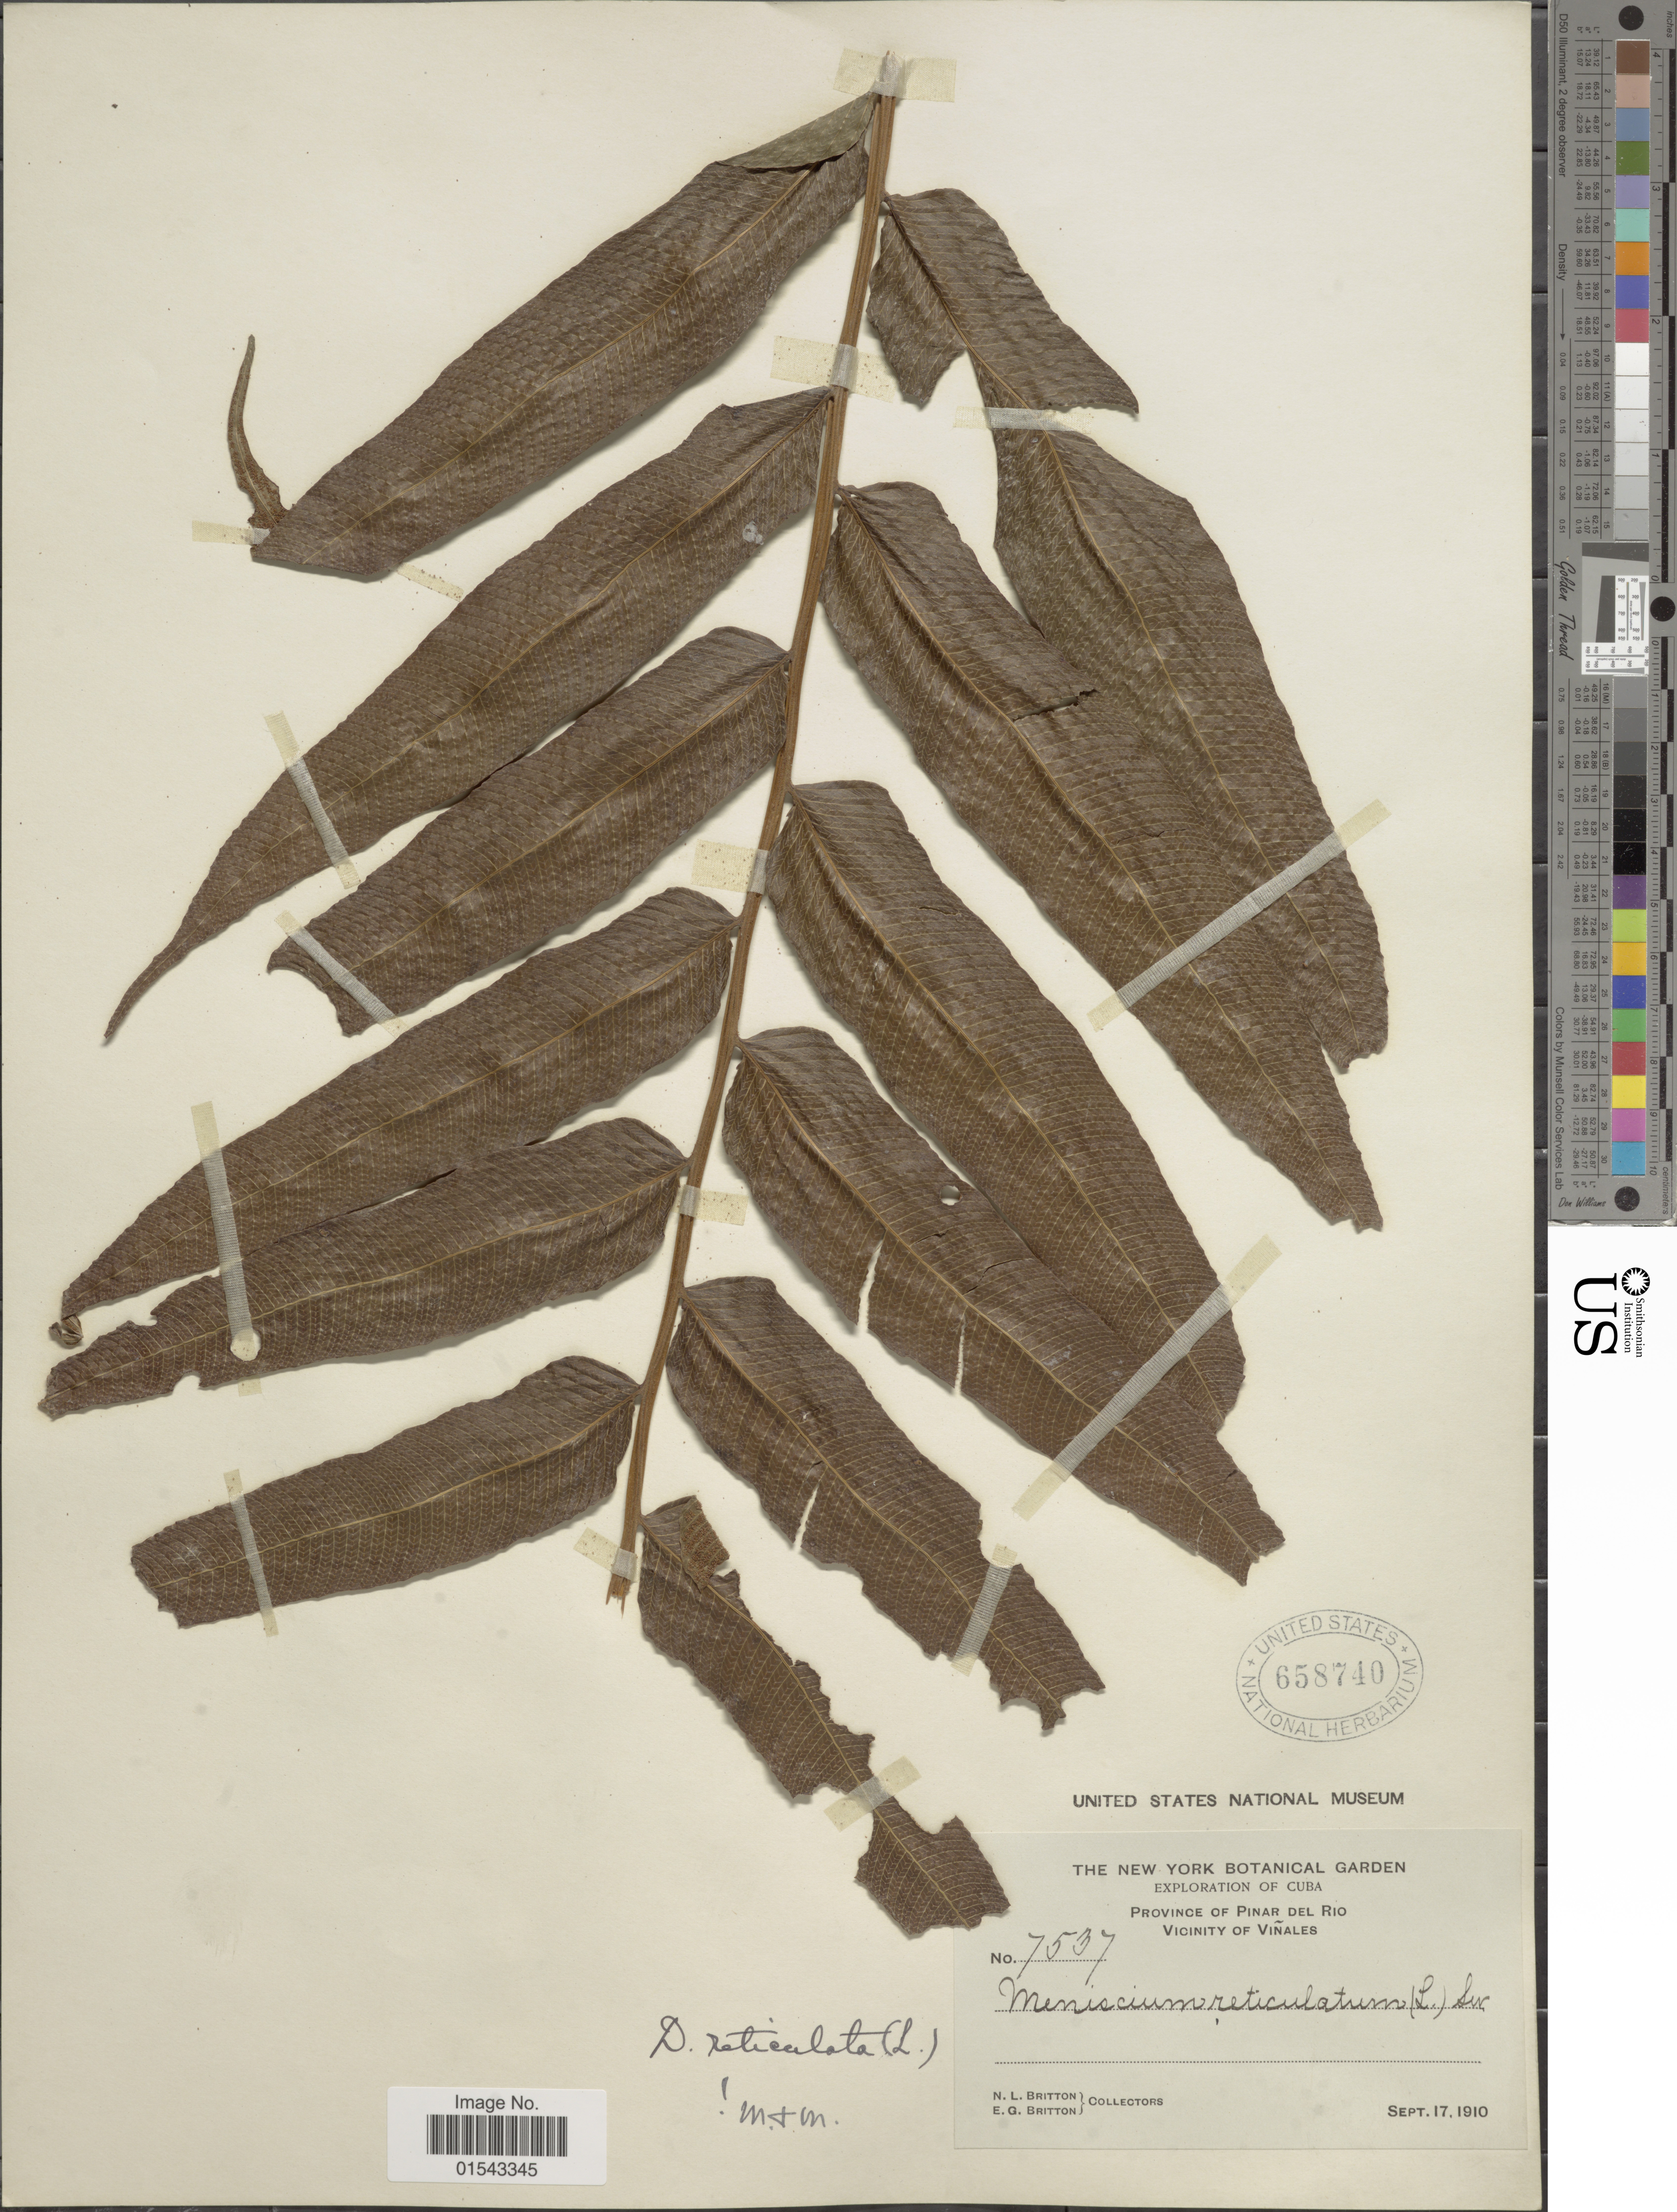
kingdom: Plantae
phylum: Tracheophyta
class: Polypodiopsida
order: Polypodiales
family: Thelypteridaceae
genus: Meniscium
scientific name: Meniscium reticulatum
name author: (L.) Sw.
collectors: N. Britton & E. G. Britton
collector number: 7537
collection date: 1910-09-17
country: Cuba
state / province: Pinar del Río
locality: Vicinity of Viñales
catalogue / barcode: US 658740